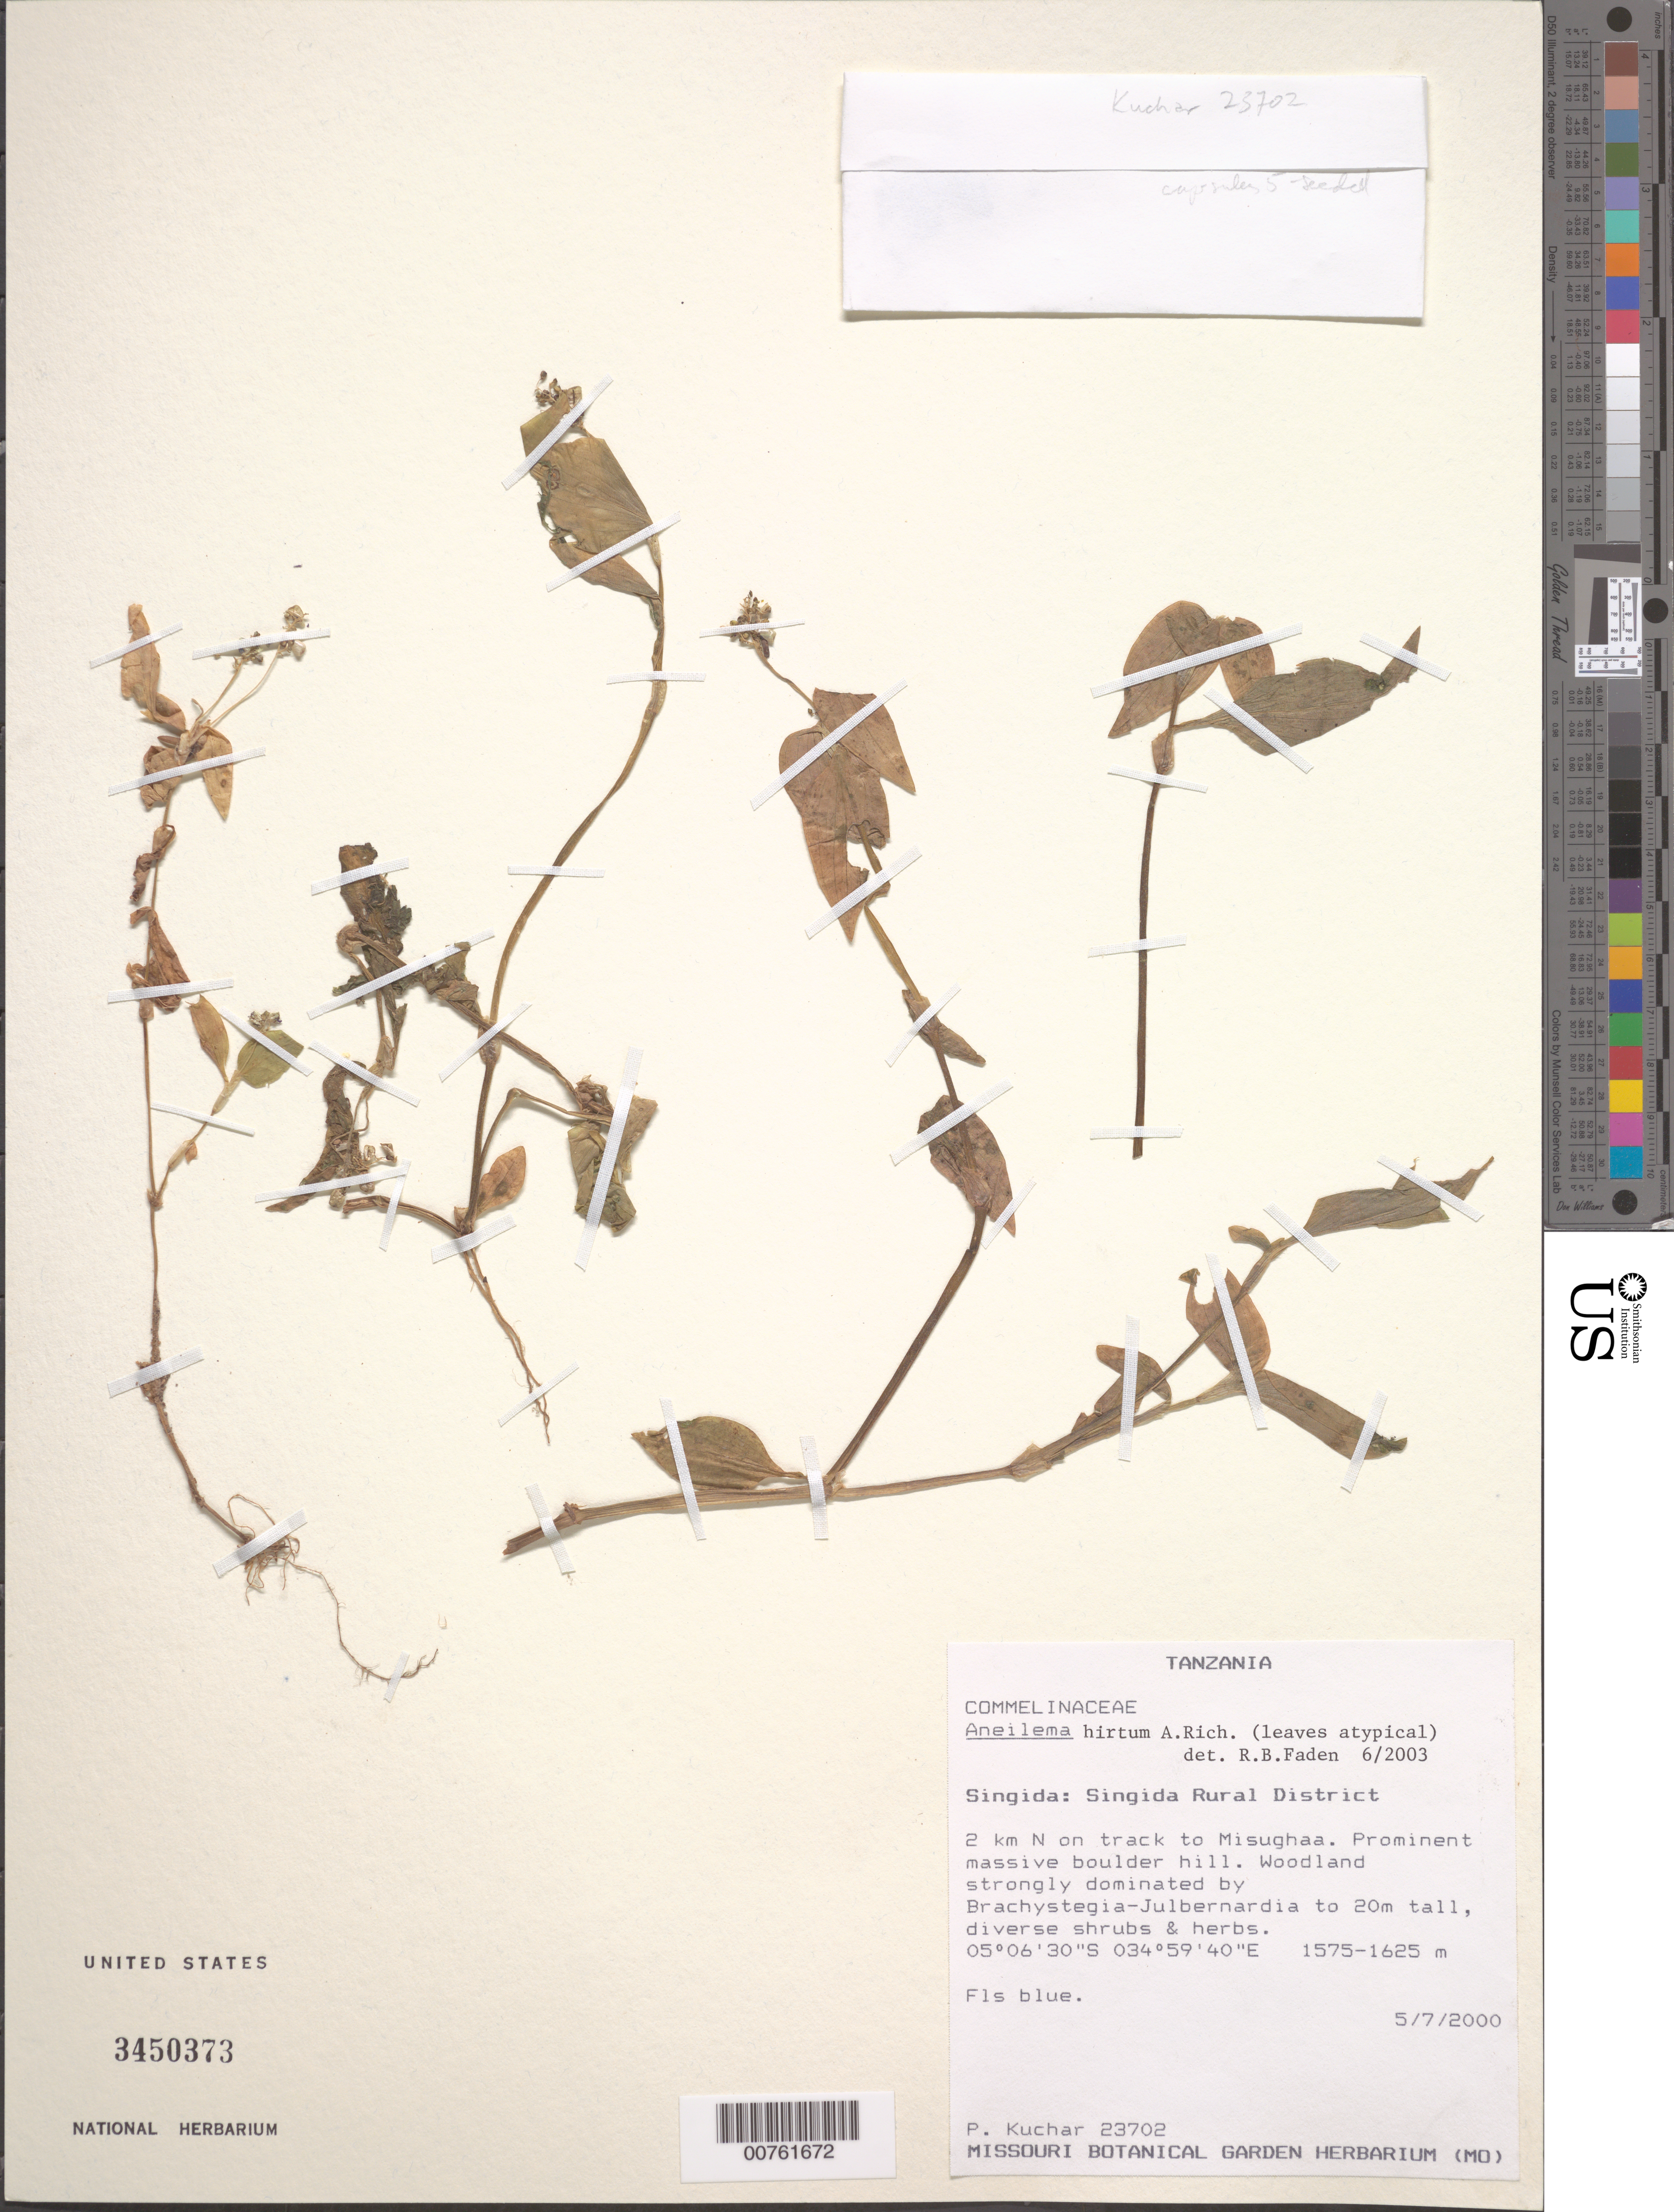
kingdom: Plantae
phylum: Tracheophyta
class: Liliopsida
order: Commelinales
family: Commelinaceae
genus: Aneilema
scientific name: Aneilema hirtum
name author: A. Rich.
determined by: Faden, Robert B., (US), Smithsonian Institution - National Museum of Natural History (UNITED STATES)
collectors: P. Kuchar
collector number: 23702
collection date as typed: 07 May 2000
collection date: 2000-05-07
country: Tanzania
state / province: Singida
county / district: Singida Rural District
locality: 2 km N on track to Misughaa.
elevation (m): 1575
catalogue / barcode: US 3450373